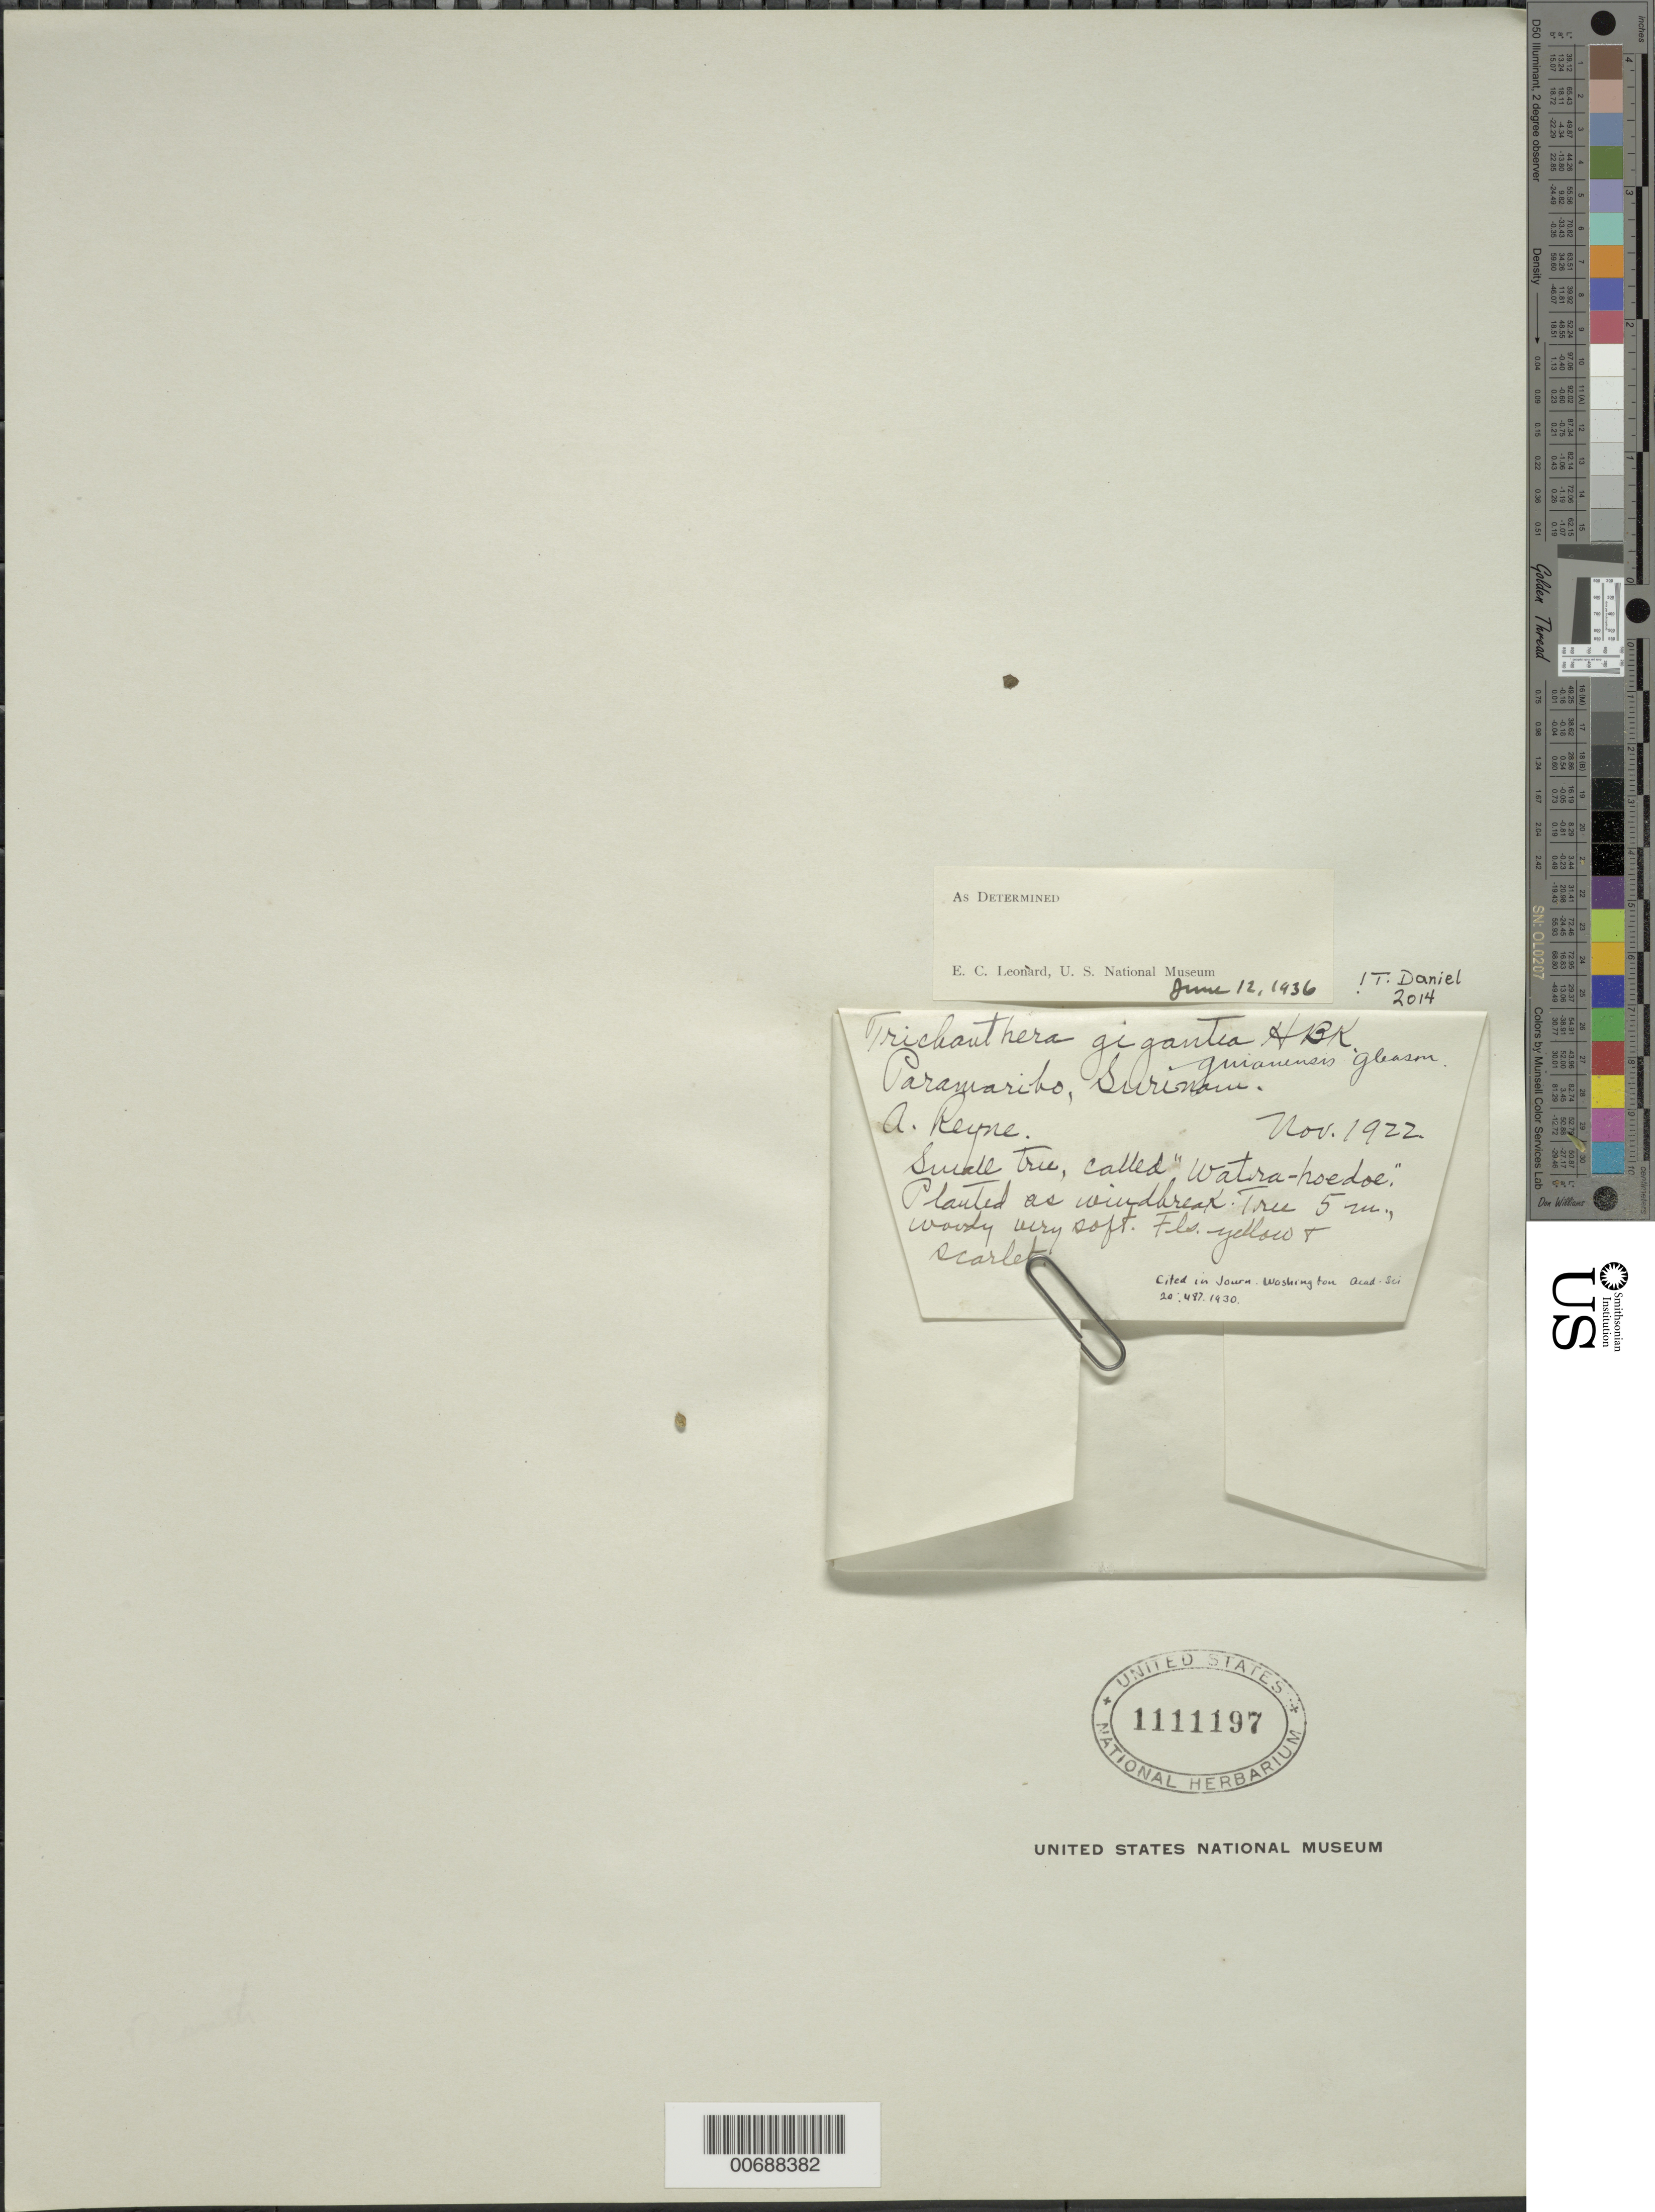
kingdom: Plantae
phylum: Tracheophyta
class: Magnoliopsida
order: Lamiales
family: Acanthaceae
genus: Trichanthera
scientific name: Trichanthera gigantea var. guianensis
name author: Gleason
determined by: Leonard, Emery C., (US)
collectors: A. Reyna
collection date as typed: Nov-22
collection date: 1922-11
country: Suriname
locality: Paramaribo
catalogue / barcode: US 1111197